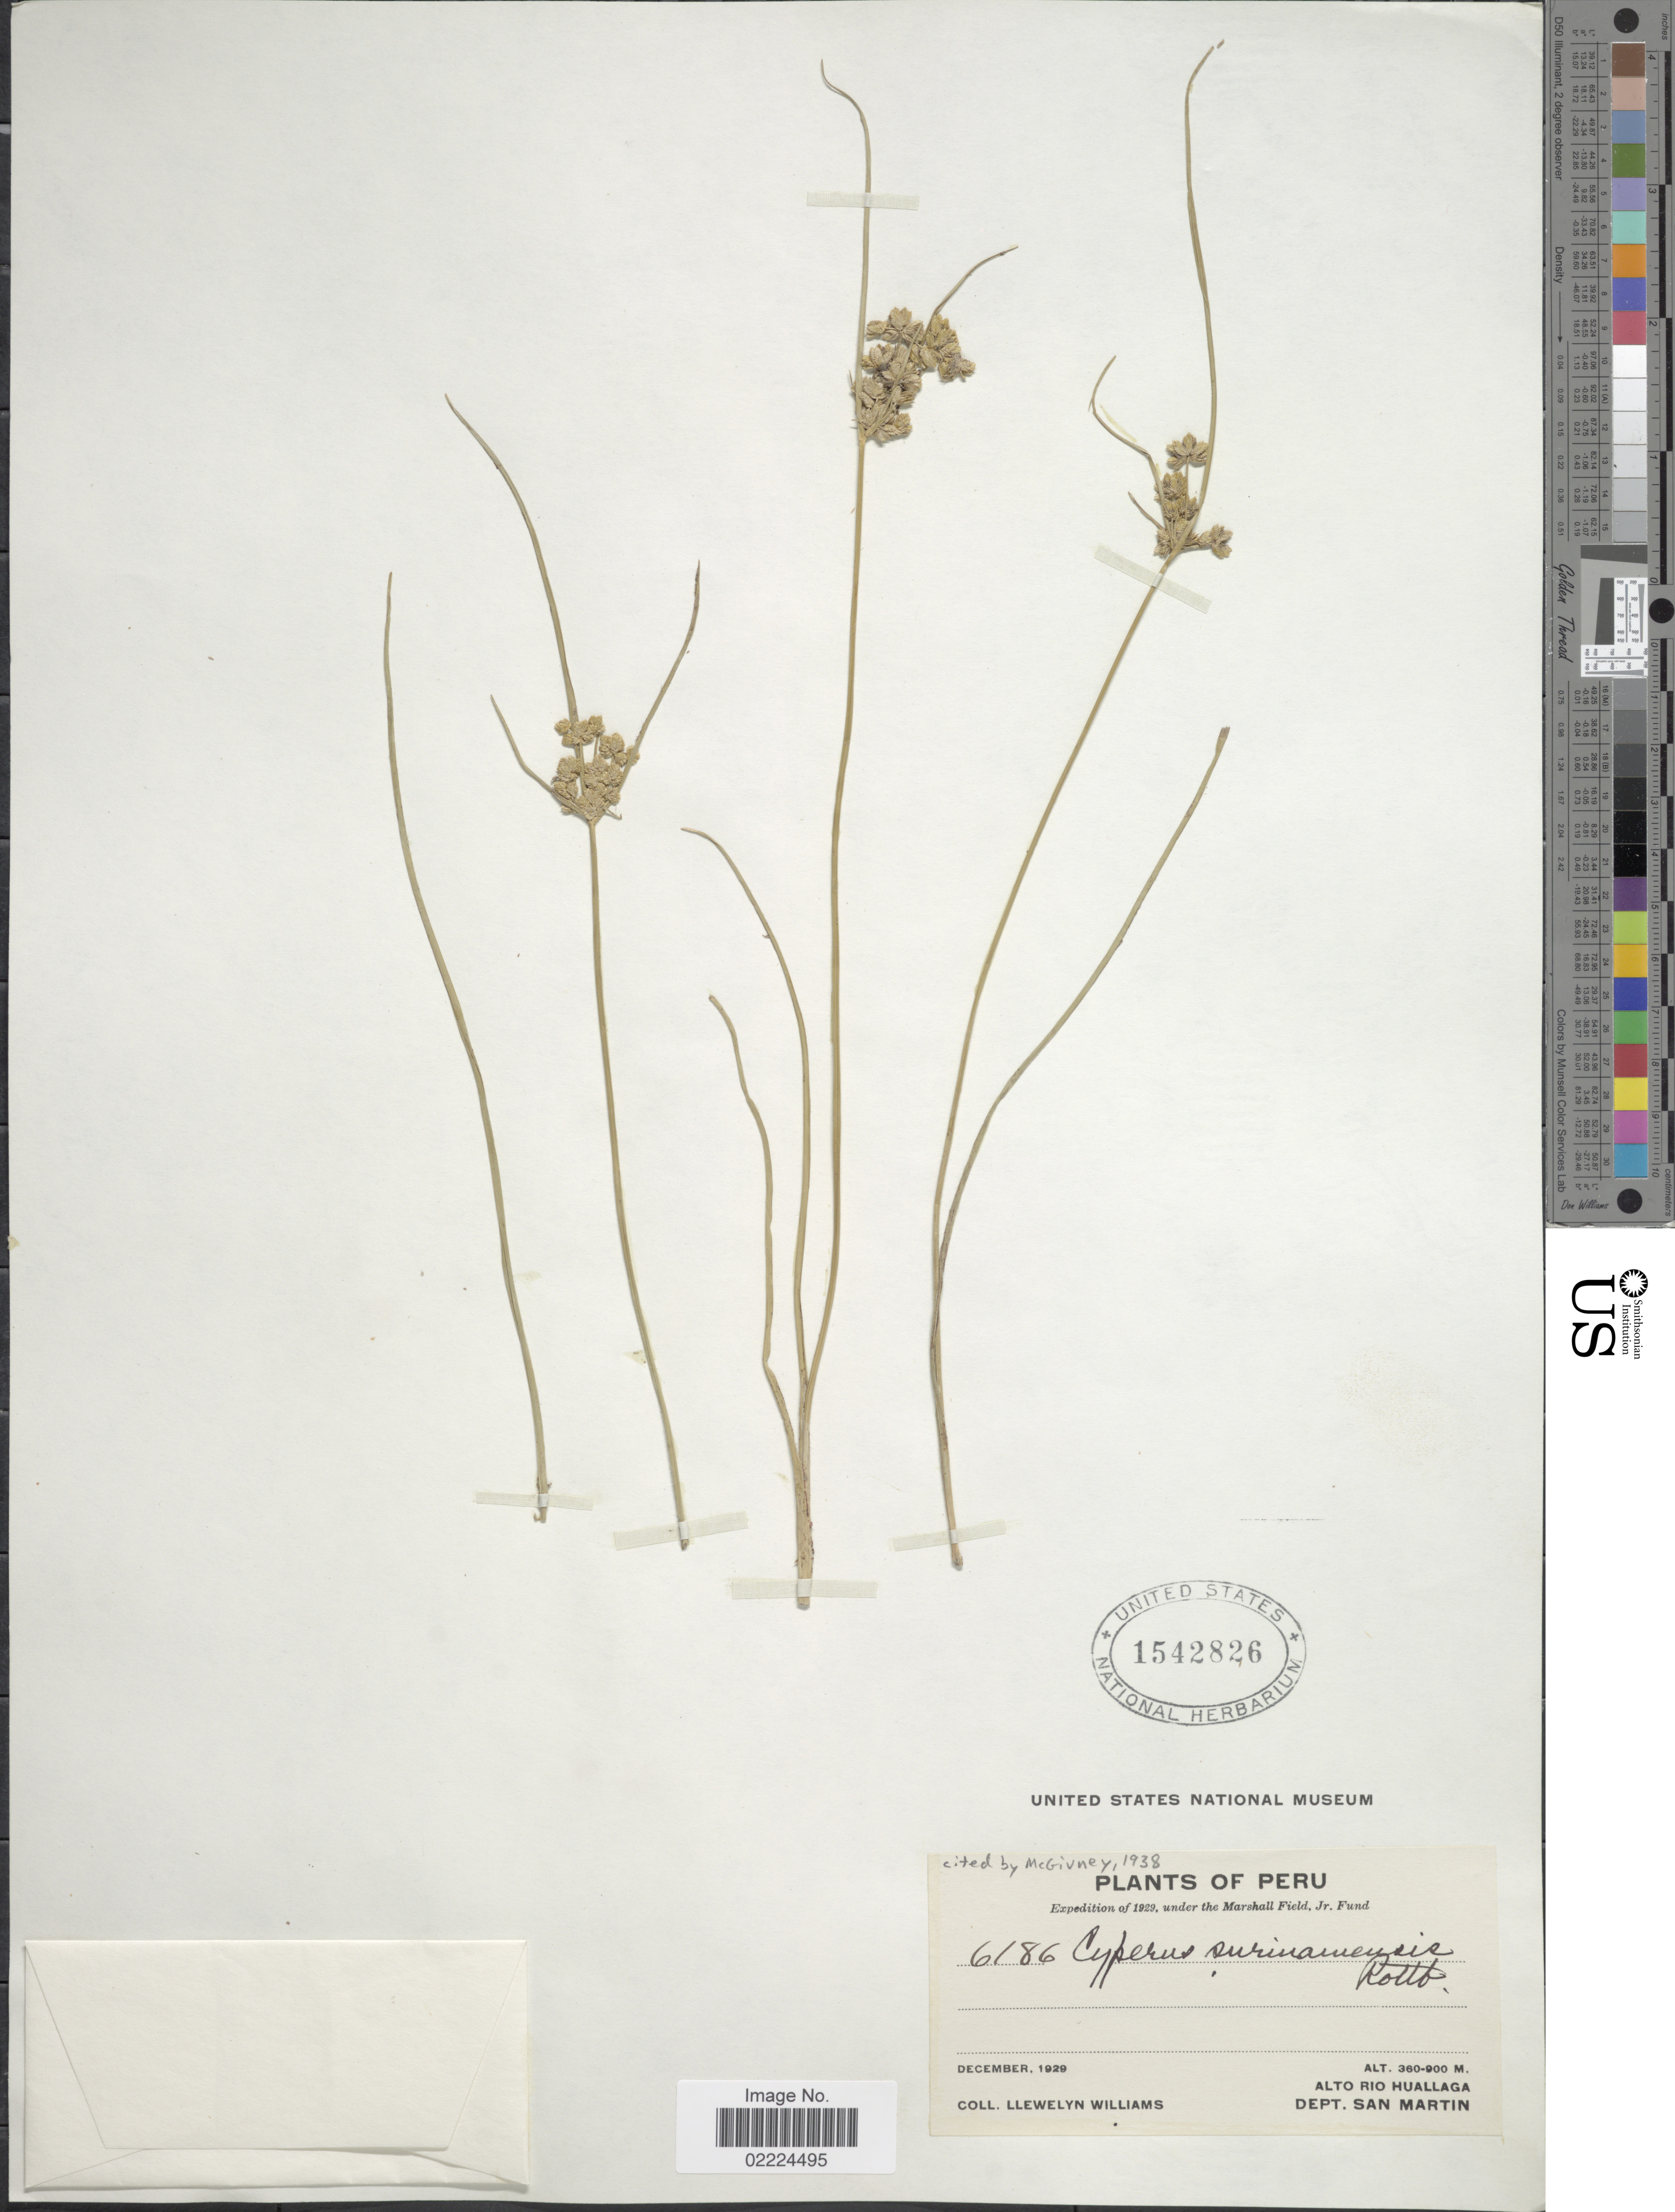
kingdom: Plantae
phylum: Tracheophyta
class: Liliopsida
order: Poales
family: Cyperaceae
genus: Cyperus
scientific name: Cyperus surinamensis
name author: Rottb.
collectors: Ll. Williams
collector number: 6186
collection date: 1929-12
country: Peru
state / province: San Martín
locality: Alto Rio Huallaga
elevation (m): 360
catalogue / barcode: US 1542826